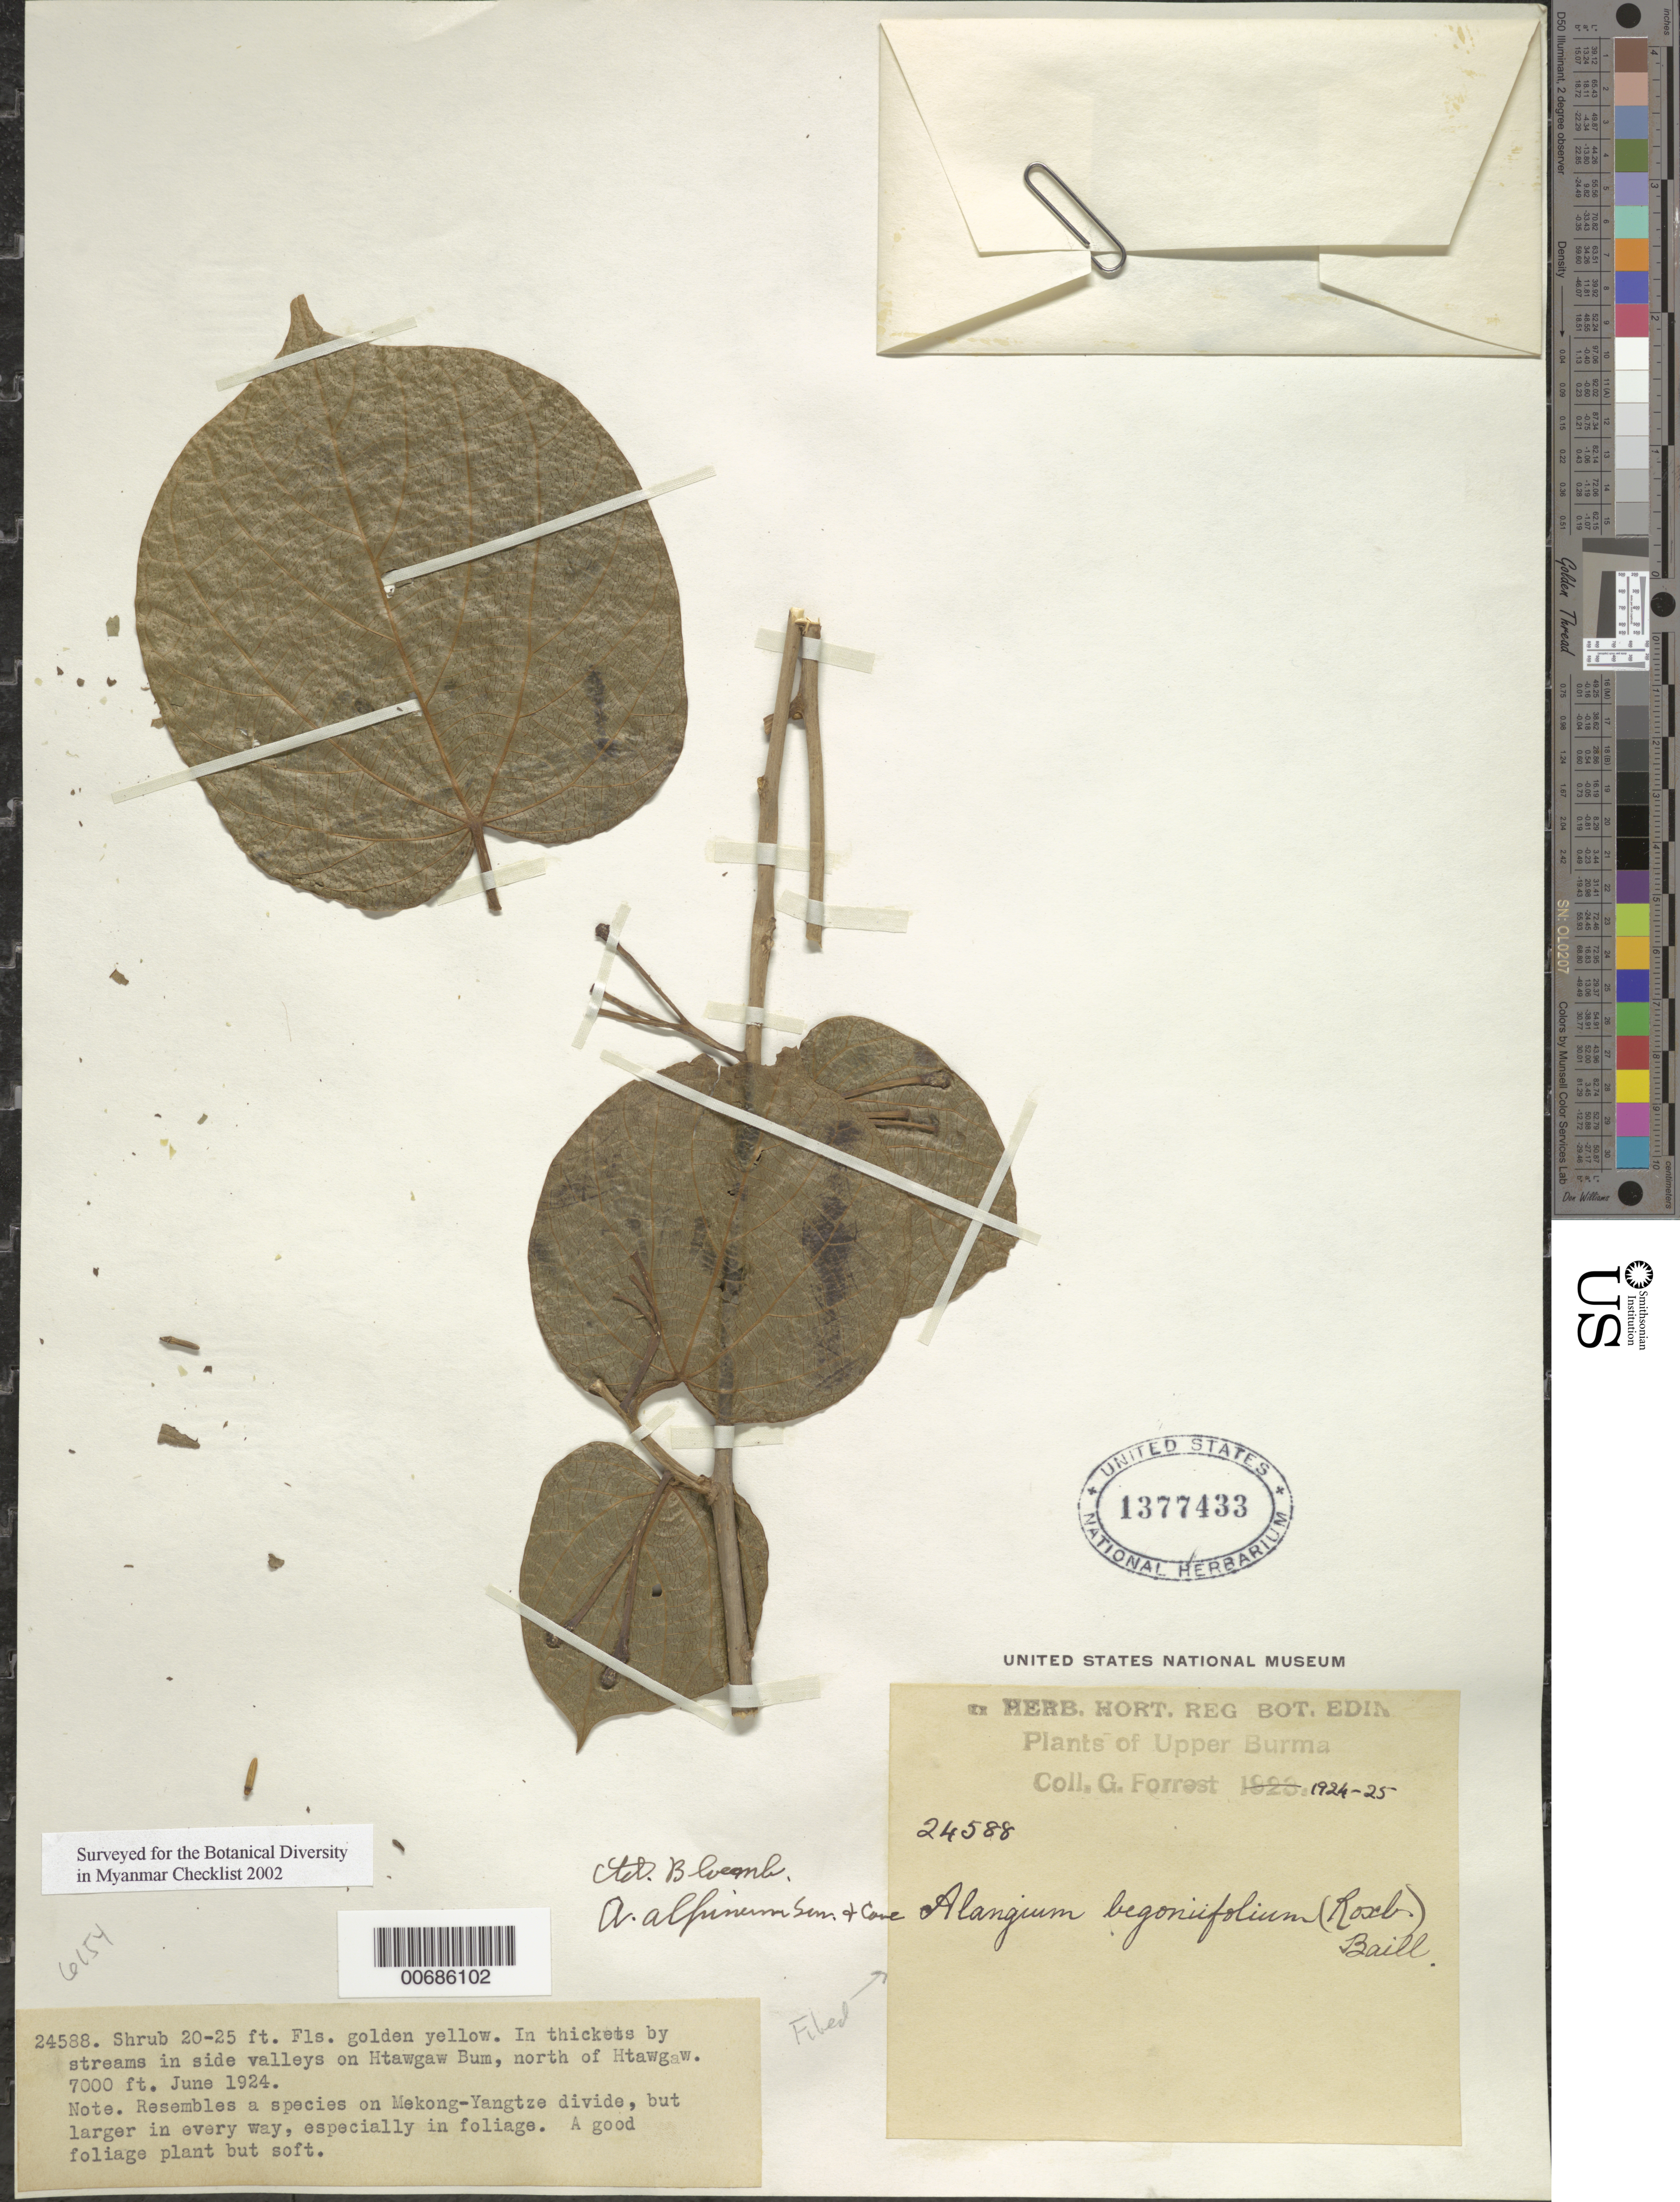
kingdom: Plantae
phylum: Tracheophyta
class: Magnoliopsida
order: Cornales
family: Cornaceae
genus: Alangium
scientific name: Alangium begoniifolium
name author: (Roxb.) Baill.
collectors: G. Forrest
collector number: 24588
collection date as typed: Jun 1924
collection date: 1924-06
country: Myanmar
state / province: Kachin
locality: Htawgaw, N of, Htawgaw Bum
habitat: Thickets near streams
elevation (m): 2134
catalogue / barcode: US 1377433